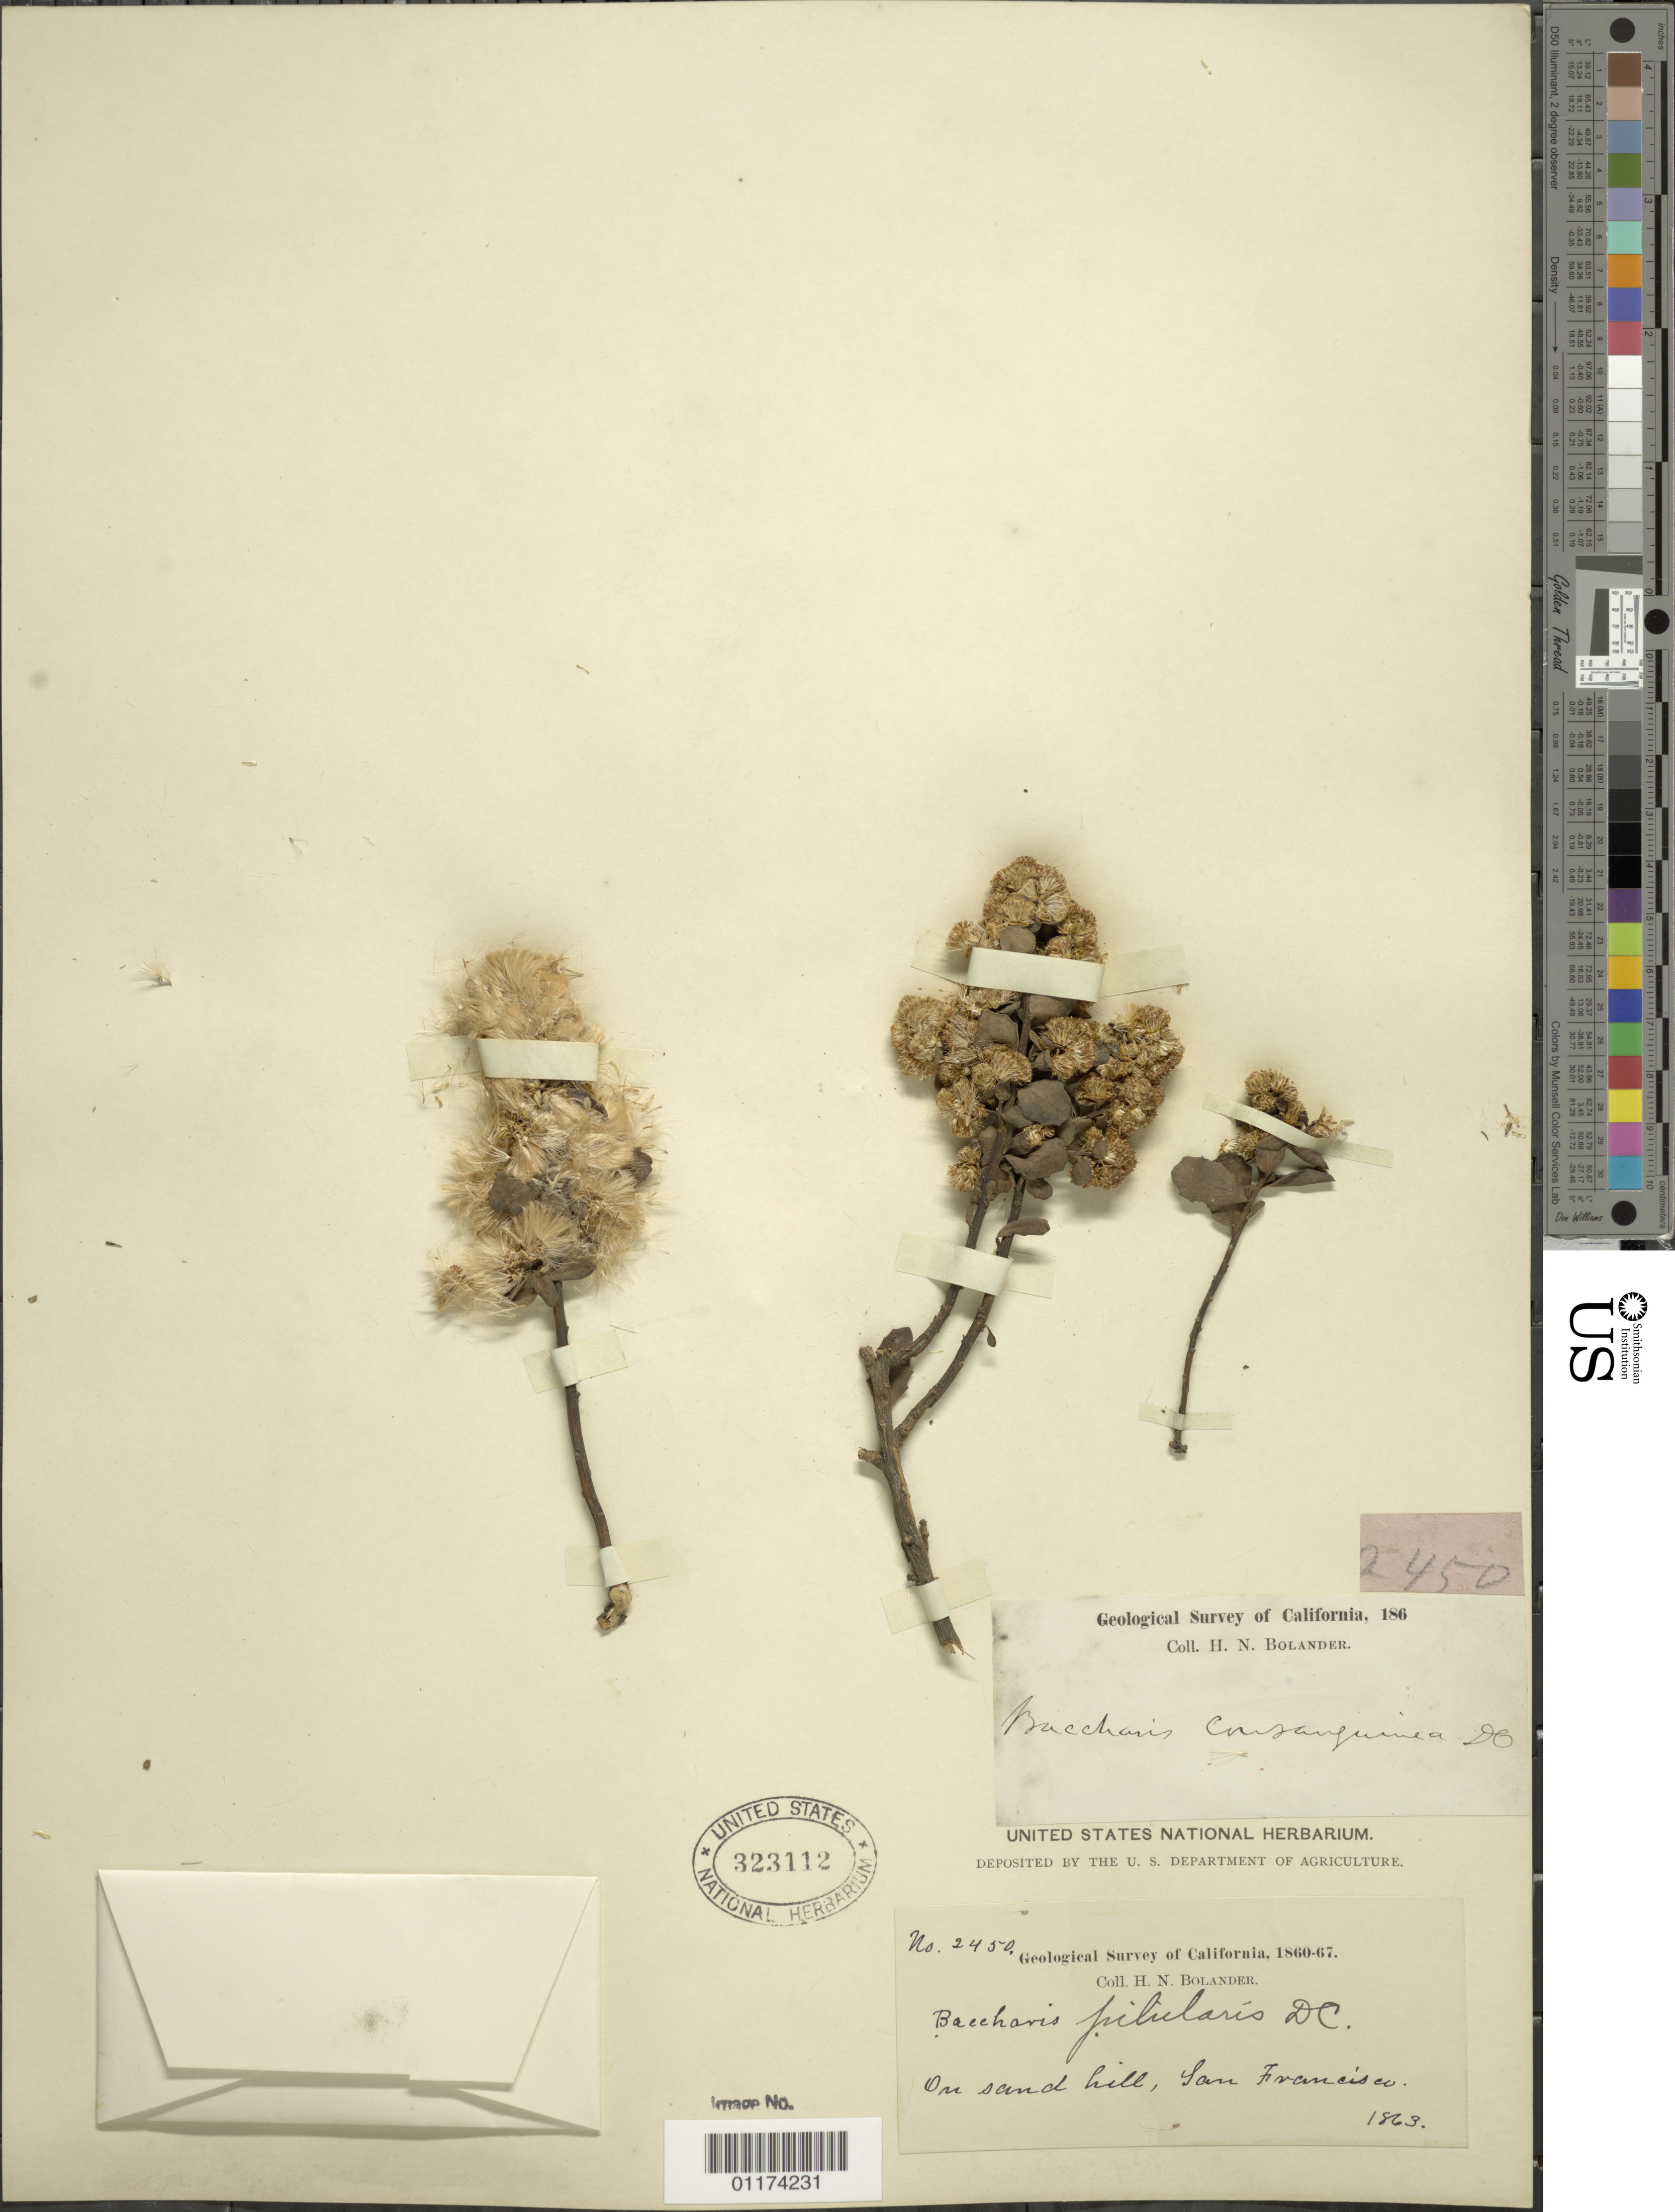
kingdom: Plantae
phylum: Tracheophyta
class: Magnoliopsida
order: Asterales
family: Asteraceae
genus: Baccharis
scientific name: Baccharis pilularis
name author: DC.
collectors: H. Bolander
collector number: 2450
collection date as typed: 1863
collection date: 1863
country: United States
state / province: California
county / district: San Francisco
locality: San Francisco, on sandy hills.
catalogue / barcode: US 323112